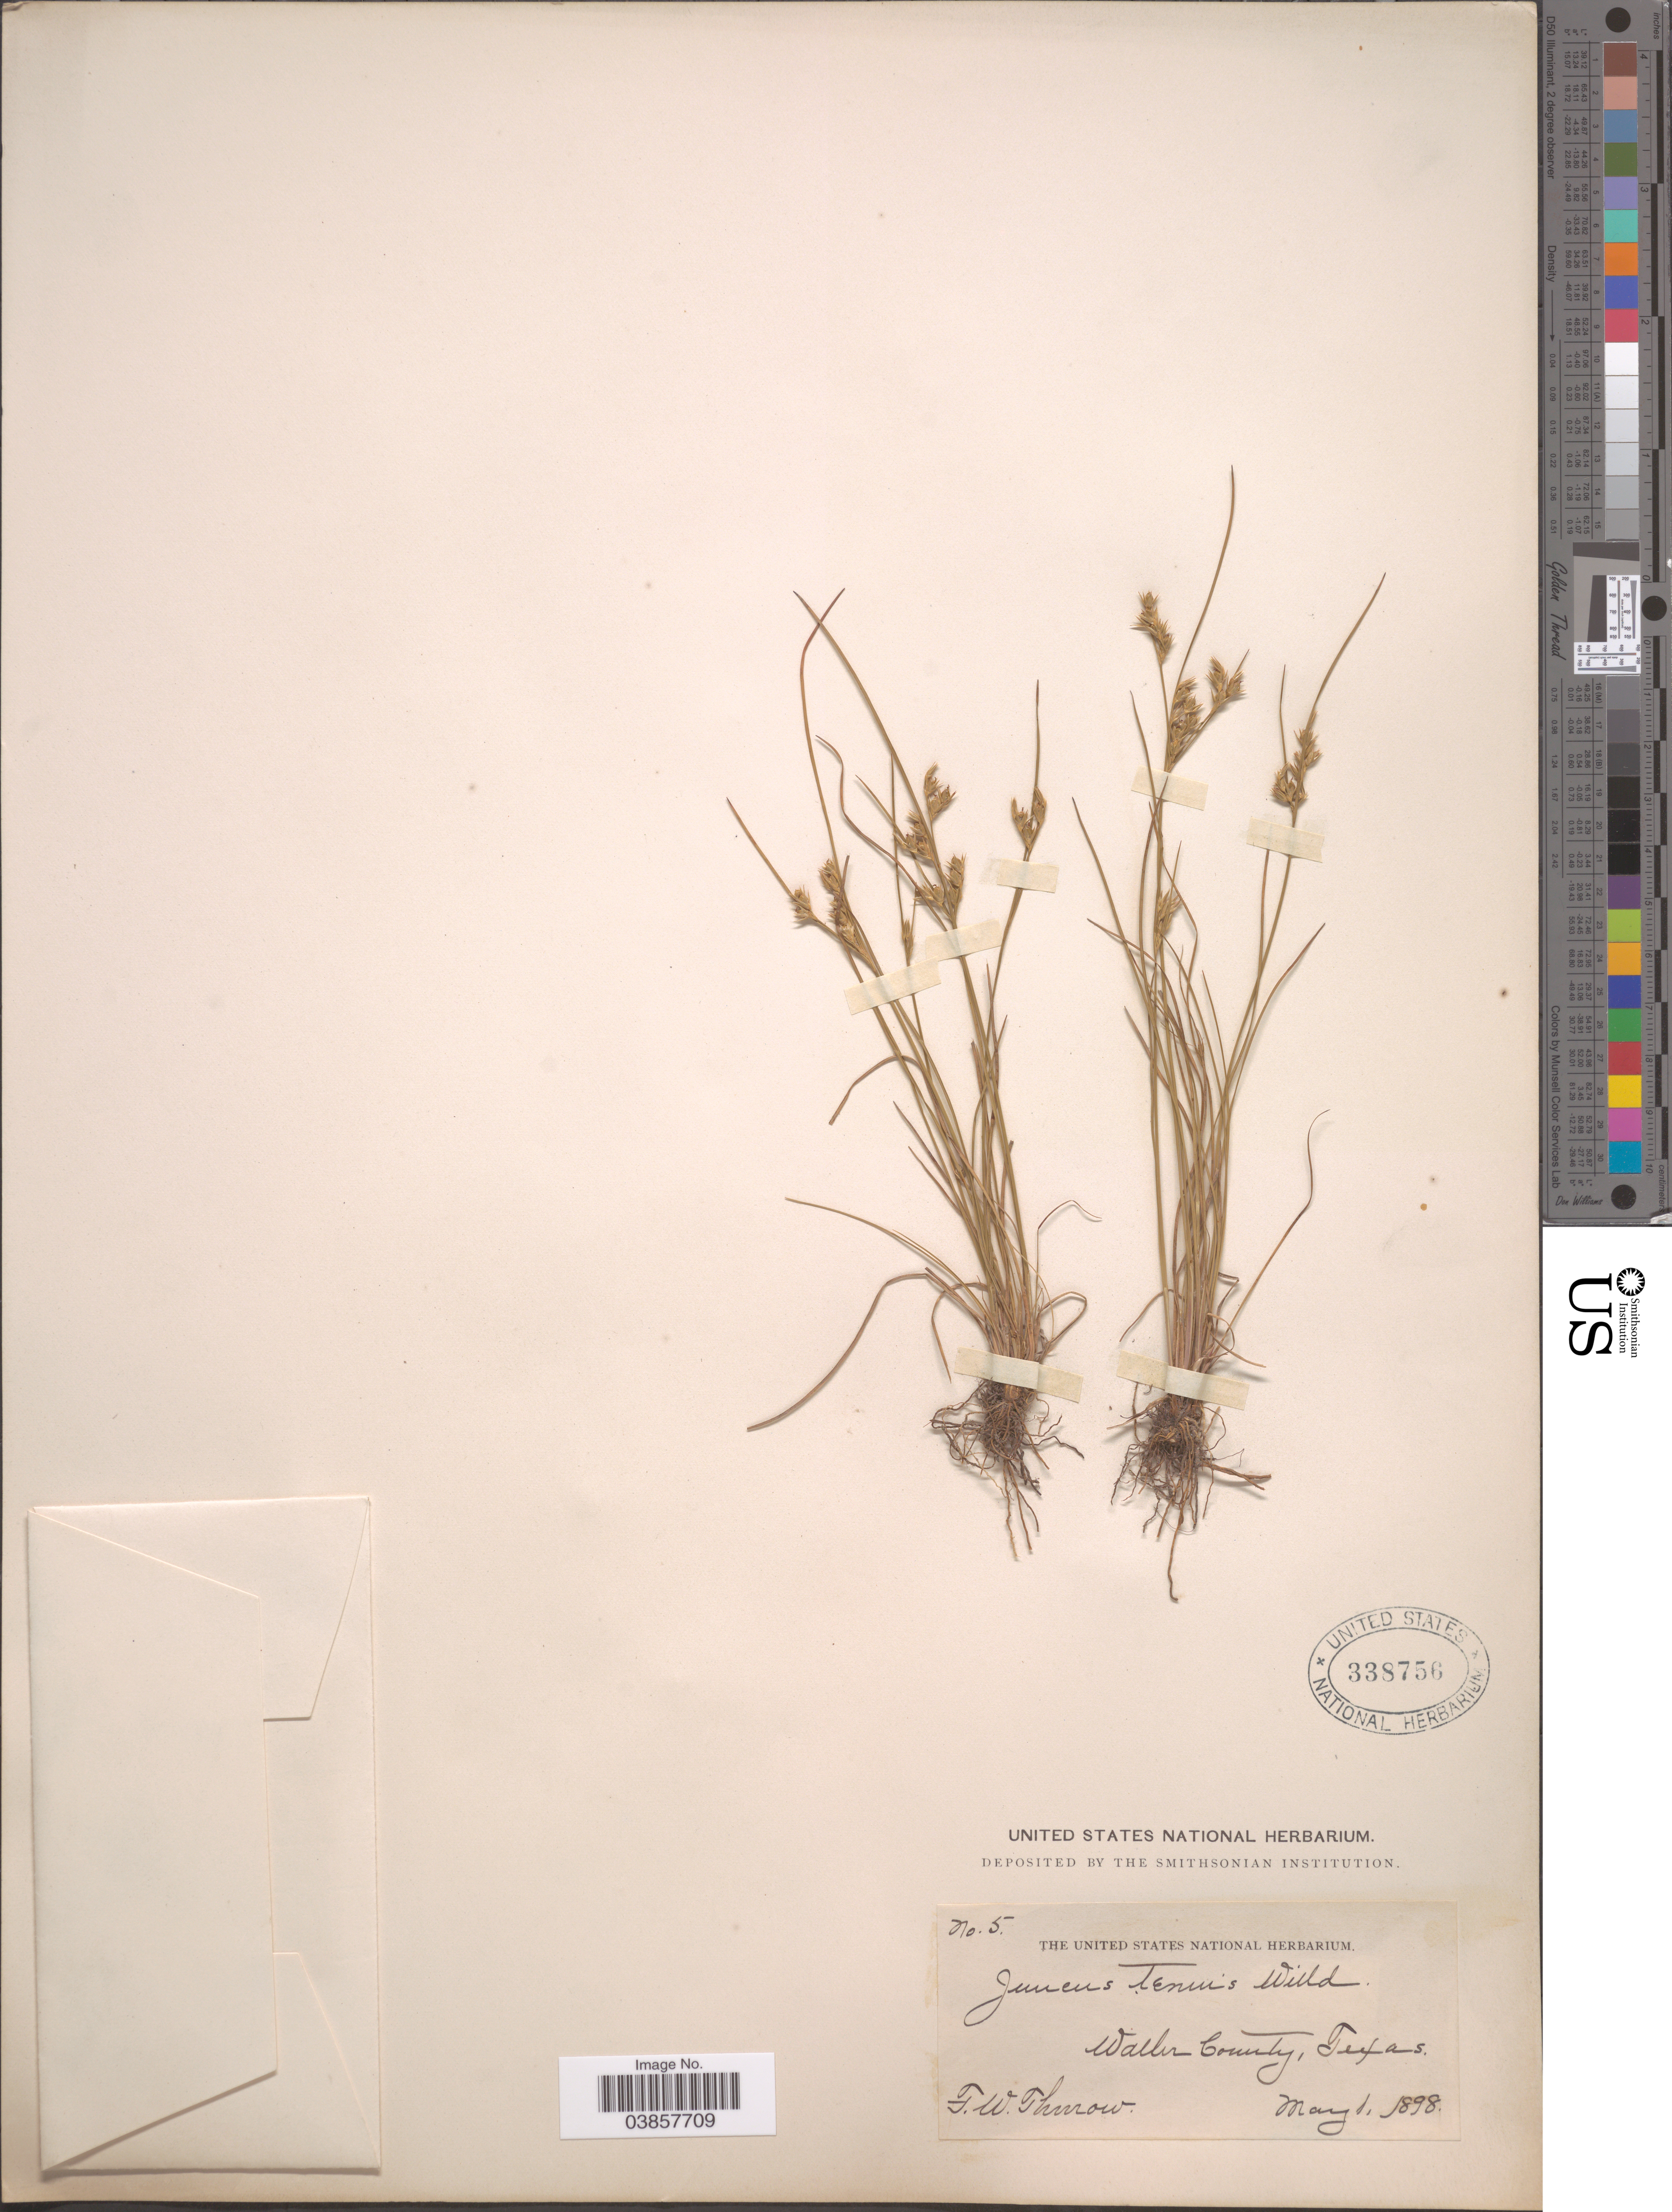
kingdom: Plantae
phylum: Tracheophyta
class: Liliopsida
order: Poales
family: Juncaceae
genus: Juncus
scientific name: Juncus tenuis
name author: Willd.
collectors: F. W. Thurow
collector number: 5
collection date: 1898-05-01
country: United States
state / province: Texas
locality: Walker County.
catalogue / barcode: US 338756